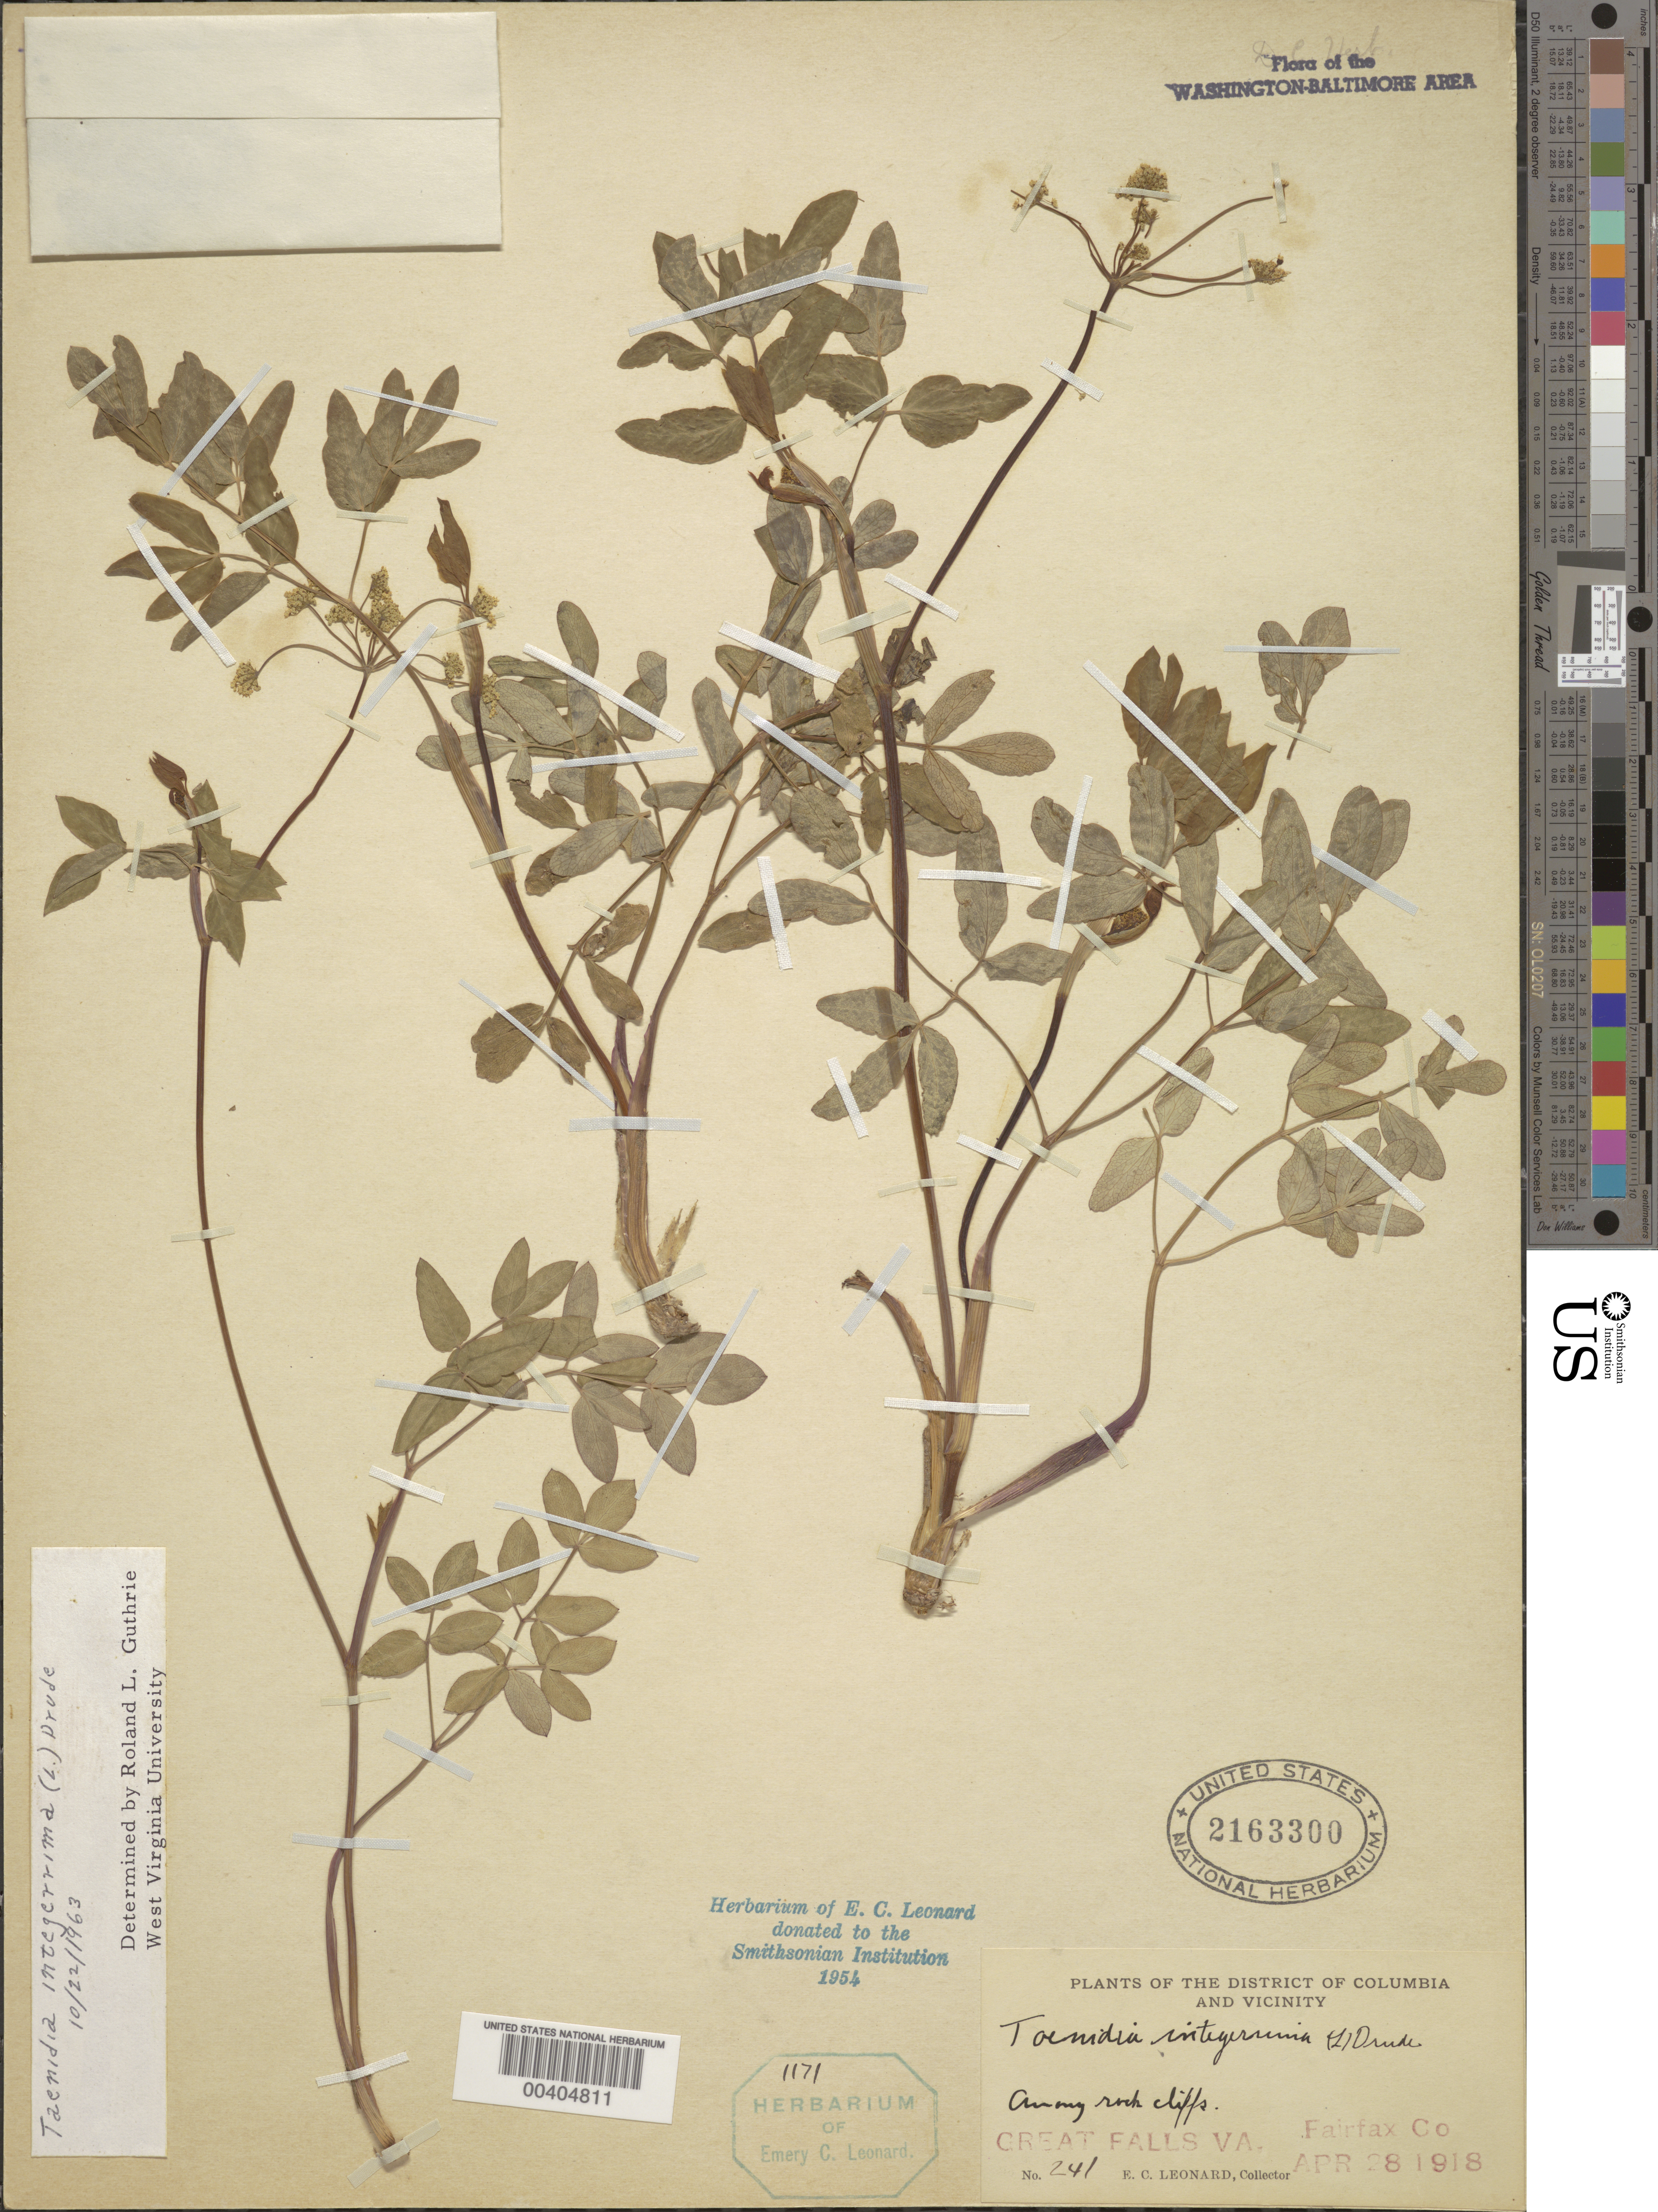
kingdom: Plantae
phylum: Tracheophyta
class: Magnoliopsida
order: Apiales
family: Apiaceae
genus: Taenidia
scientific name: Taenidia integerrima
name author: (L.) Drude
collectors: E. C. Leonard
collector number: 241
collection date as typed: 28 Apr 1918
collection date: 1918-04-28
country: United States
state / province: Virginia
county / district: Fairfax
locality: Great Falls C. & O. Canal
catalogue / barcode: US 2163300